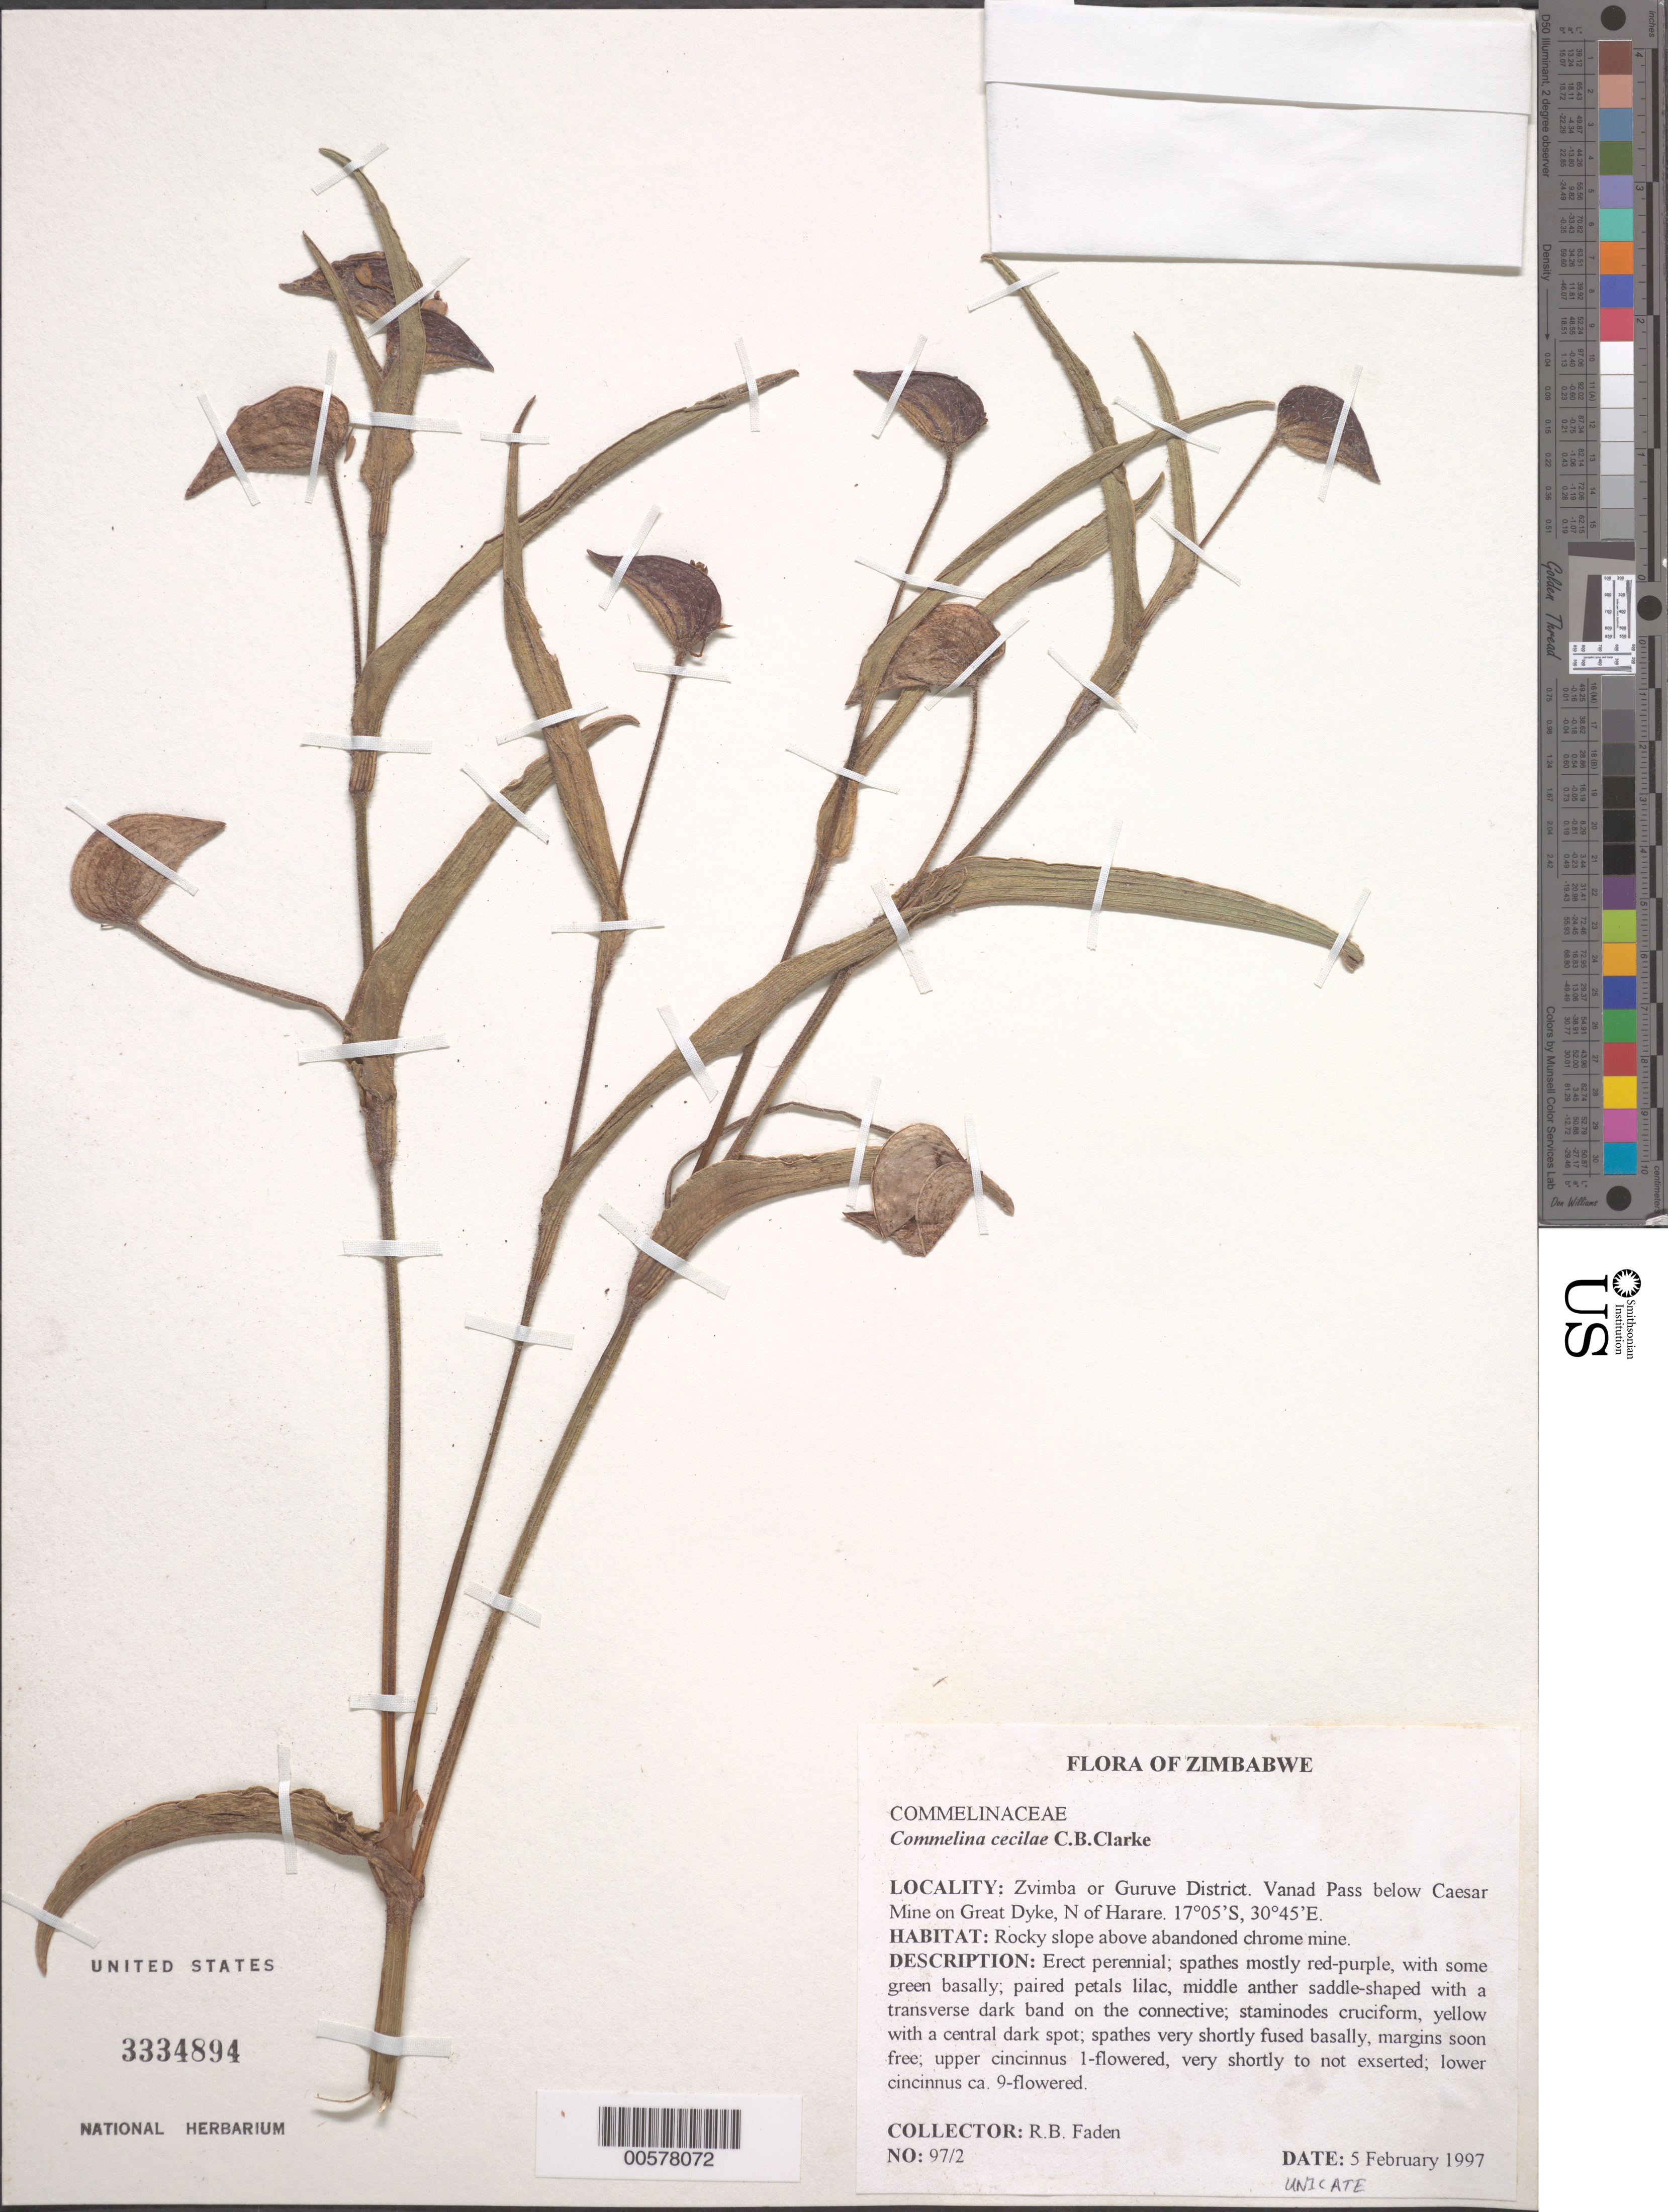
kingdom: Plantae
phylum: Tracheophyta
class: Liliopsida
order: Commelinales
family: Commelinaceae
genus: Commelina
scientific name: Commelina cecilae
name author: C.B. Clarke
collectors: R. B. Faden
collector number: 97/2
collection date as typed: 05 Feb 1997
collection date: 1997-02-05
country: Zimbabwe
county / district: Zvimba Or Guruve Dist.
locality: Vanad pass below caesar mine on great dyke, n of harare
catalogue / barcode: US 3334894